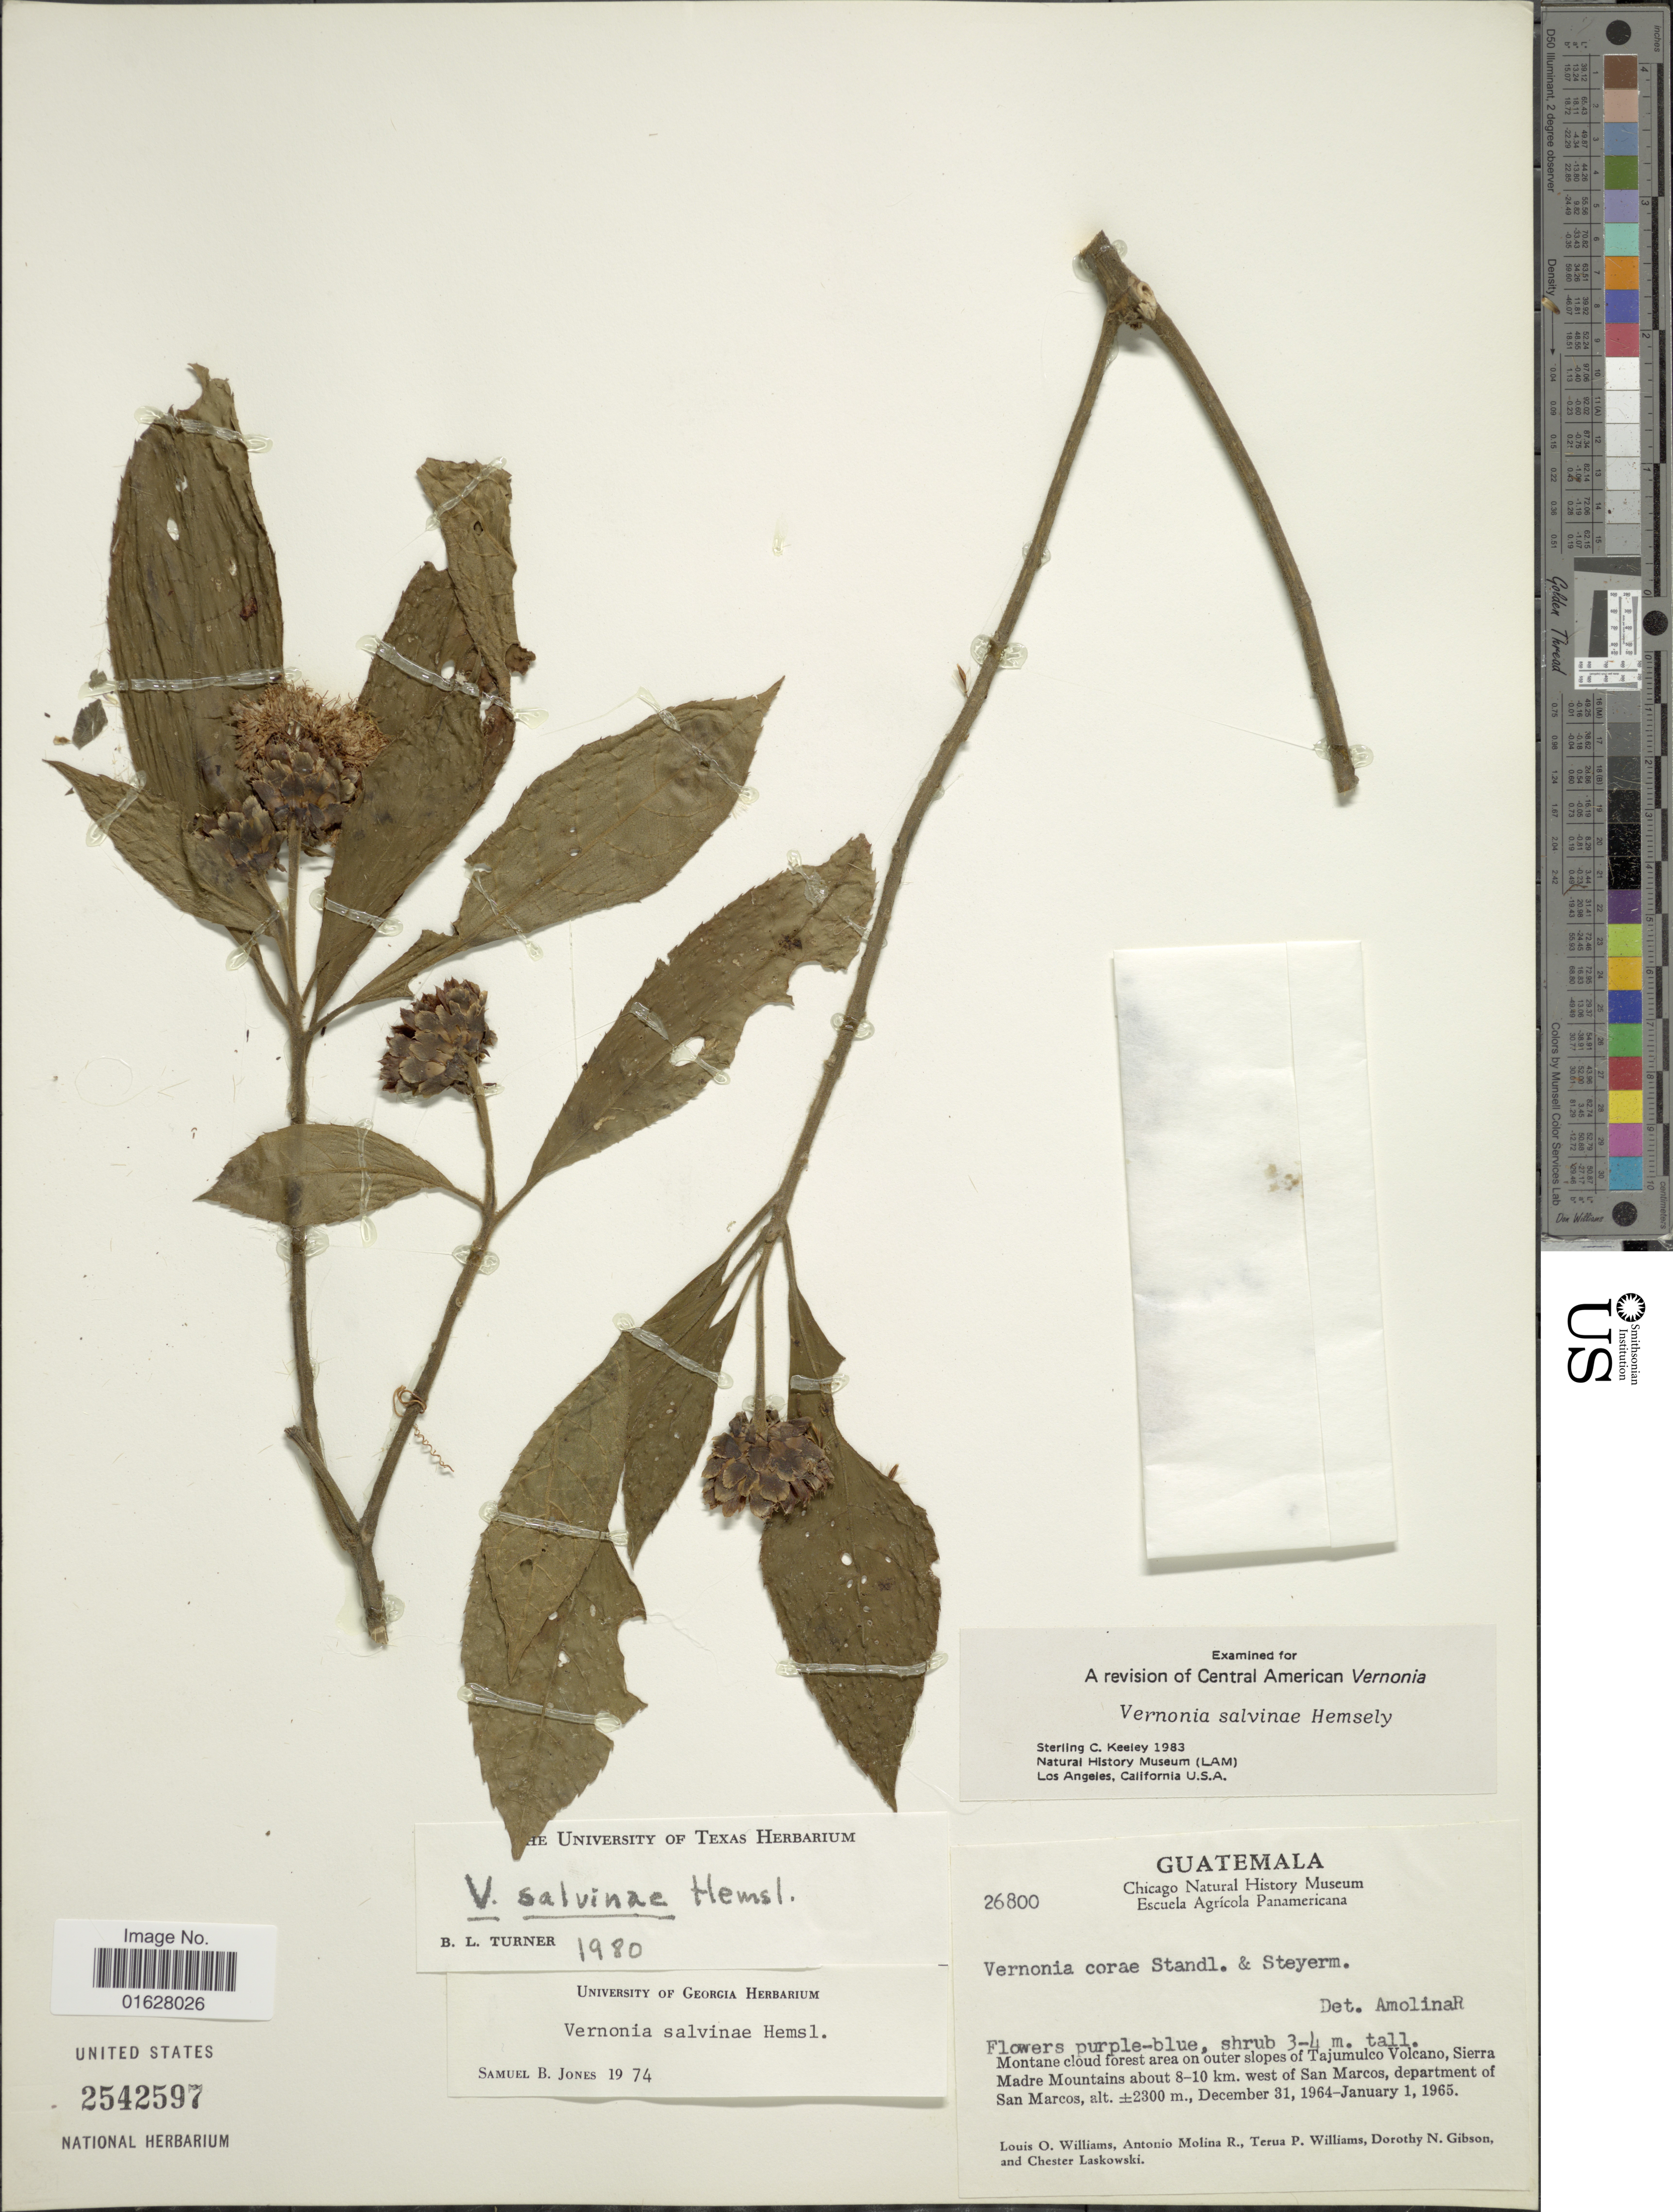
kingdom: Plantae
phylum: Tracheophyta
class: Magnoliopsida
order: Asterales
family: Asteraceae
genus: Lepidonia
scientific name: Lepidonia salvinae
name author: (Hemsl.) H. Rob. & Funk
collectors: L. O. Williams, A. Molina R., T. P. Williams, D. N. Gibson & C. Laskowski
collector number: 26800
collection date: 1964-12-31/1965-01-01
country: Guatemala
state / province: San Marcos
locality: Guatemala. Montane cloud forest area on outer slopes of Tajumulco Volcano, Siera Madre Mountains about 8-10 km. west of San Marcos, department of San Marcos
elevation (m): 2300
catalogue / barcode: US 2542597